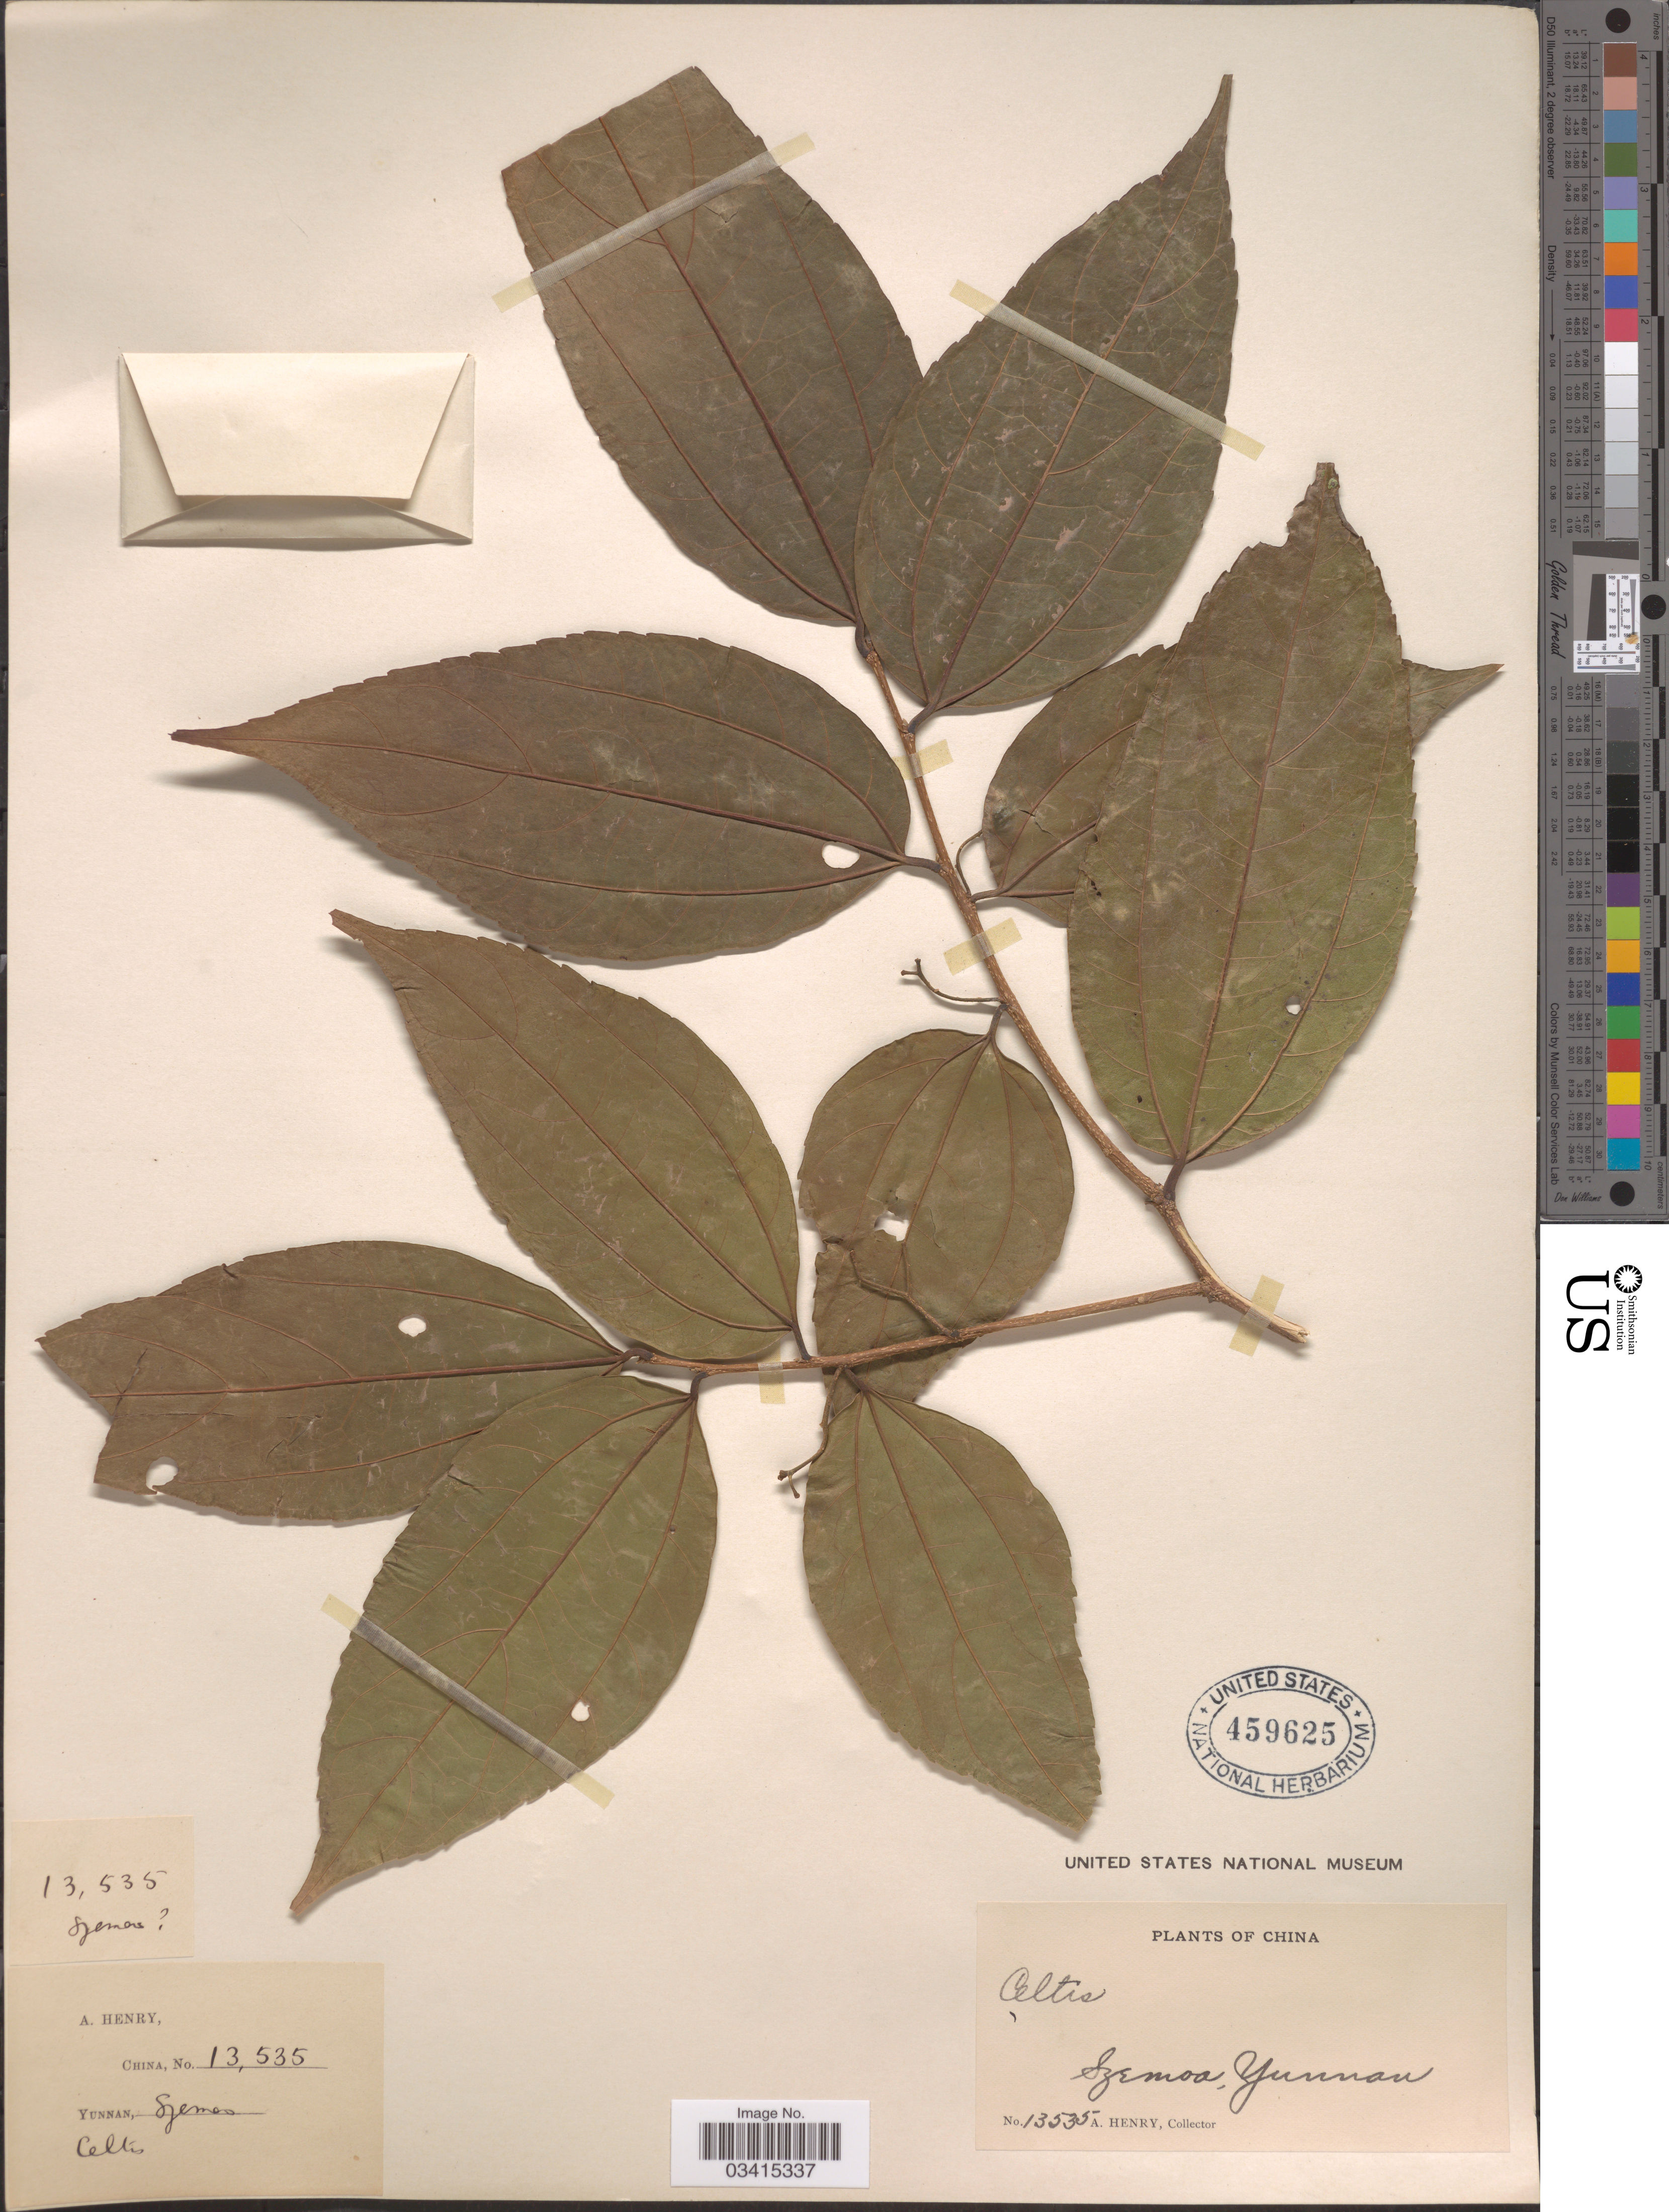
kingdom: Plantae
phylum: Tracheophyta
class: Magnoliopsida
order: Rosales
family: Cannabaceae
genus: Celtis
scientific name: Celtis sp.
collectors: A. Henry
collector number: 13535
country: China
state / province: Yunnan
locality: Szemao.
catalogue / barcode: US 459625